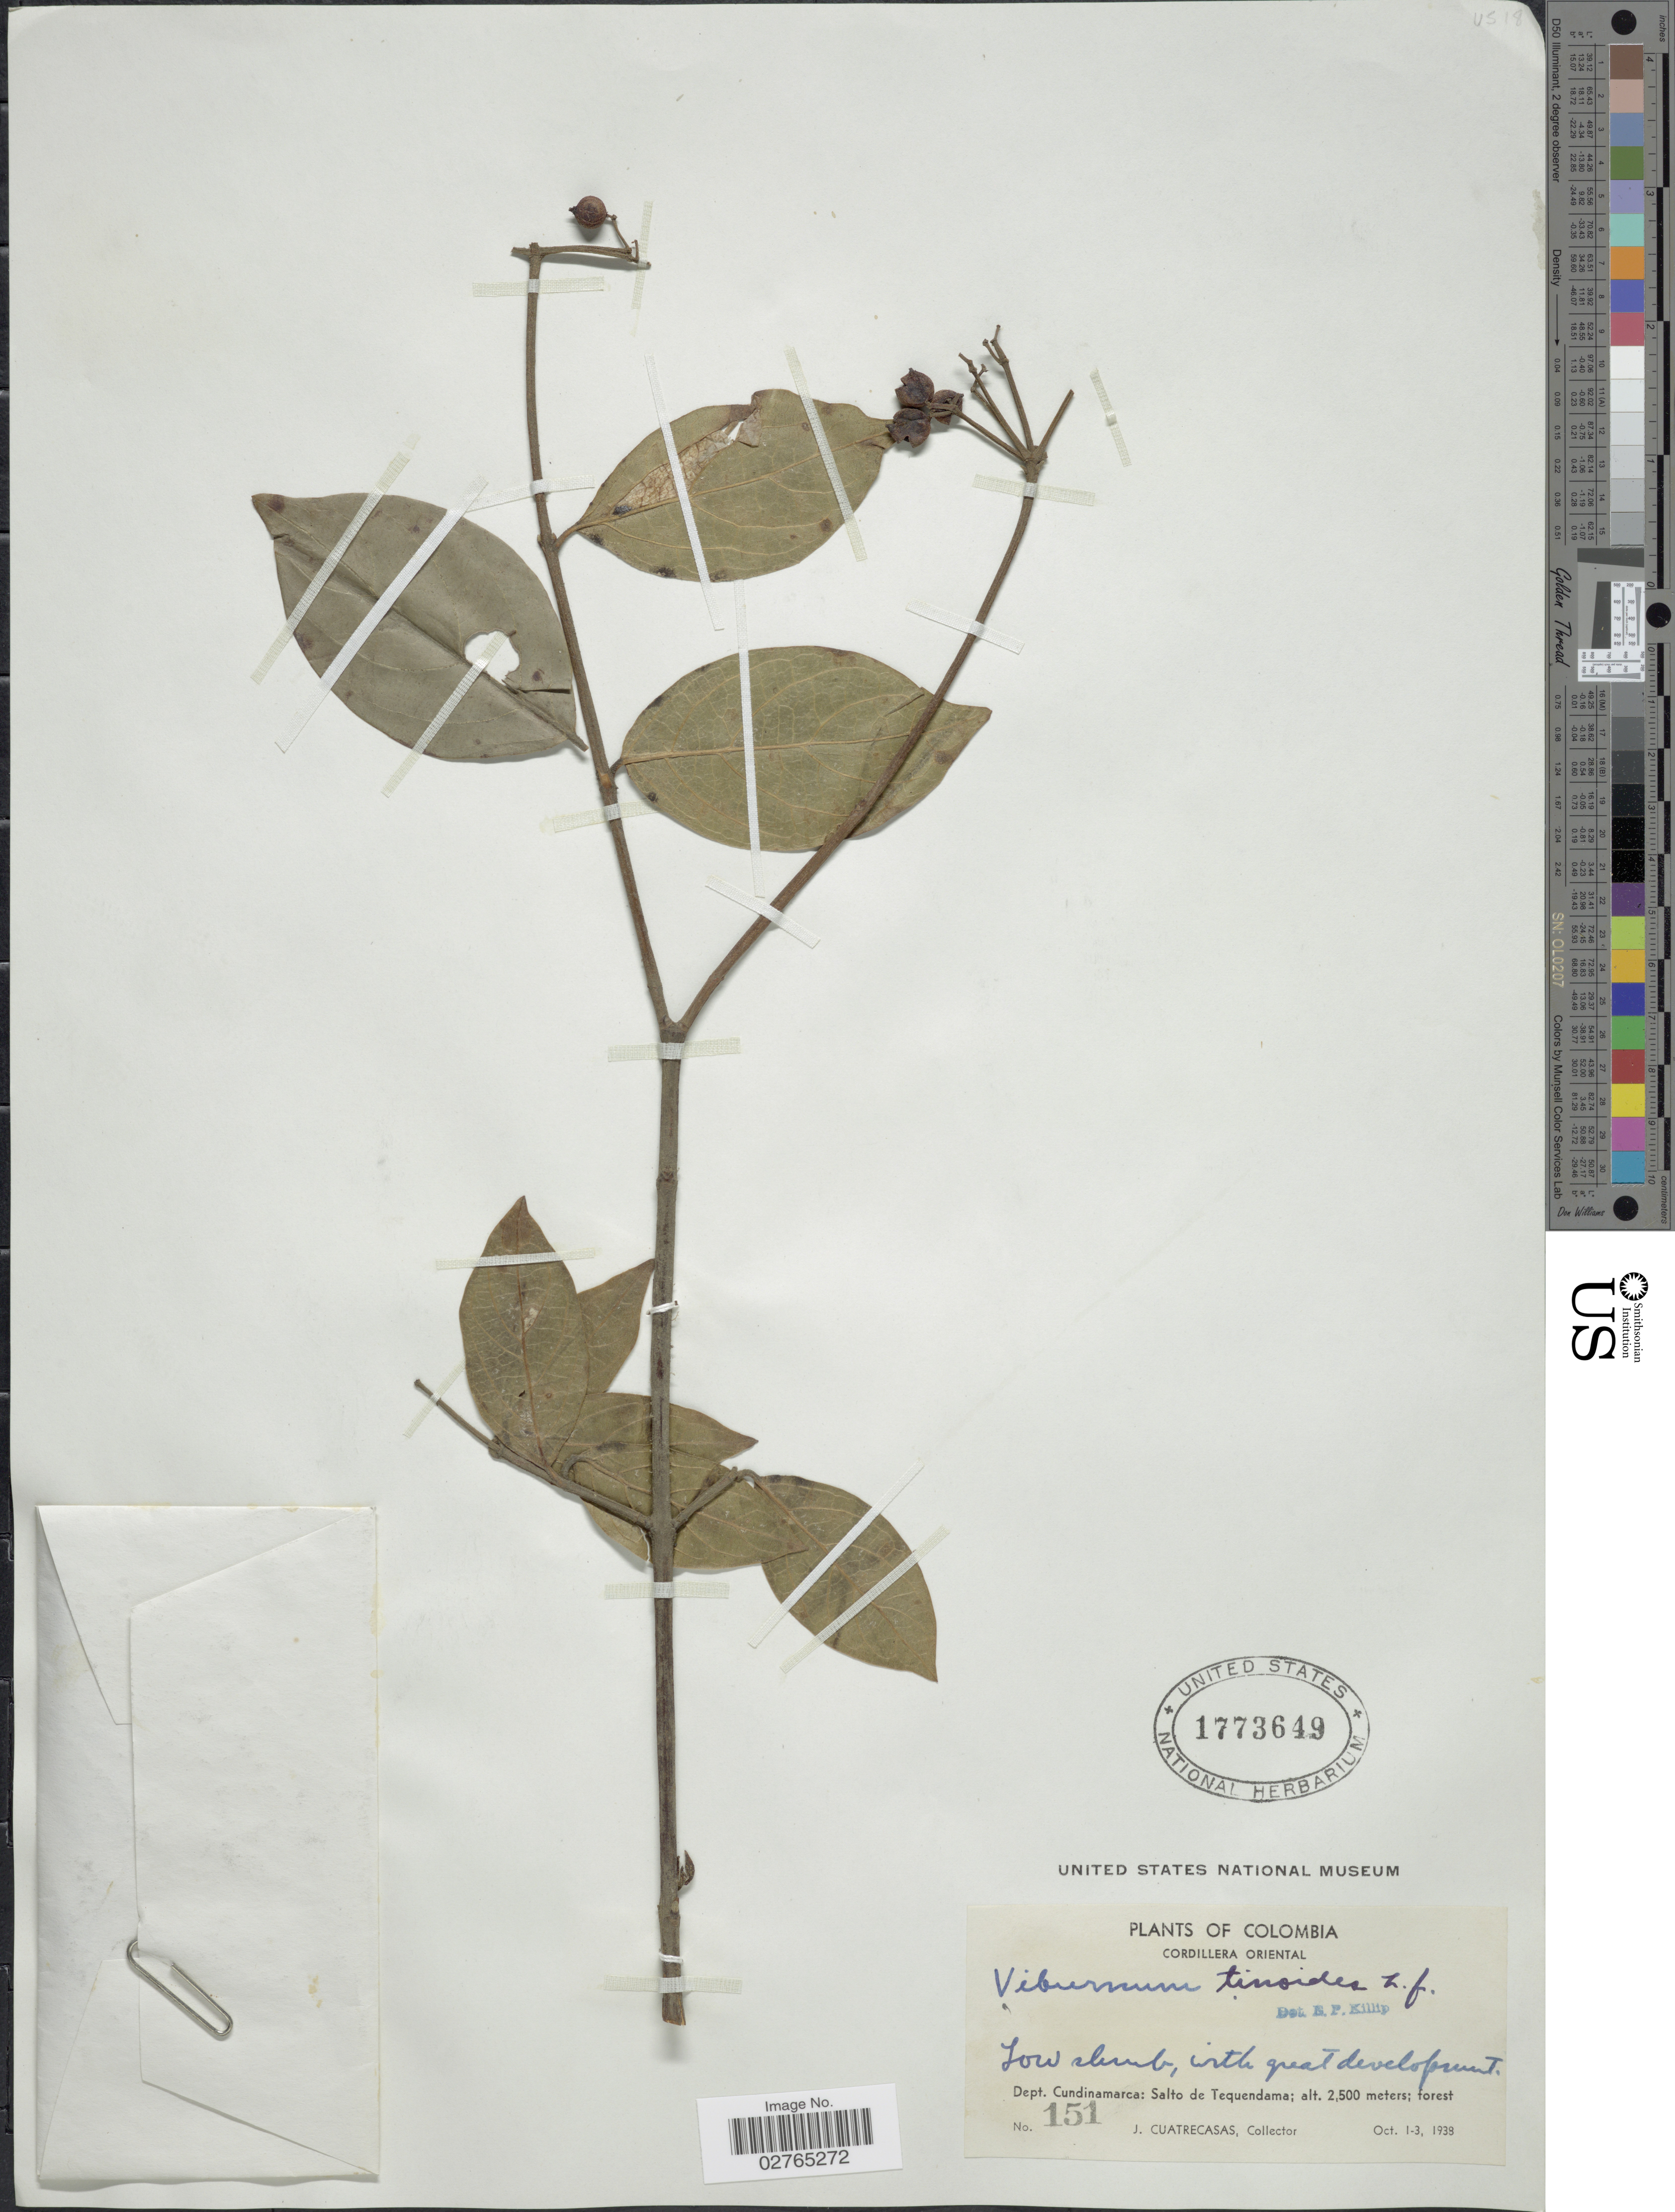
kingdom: Plantae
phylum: Tracheophyta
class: Magnoliopsida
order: Dipsacales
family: Viburnaceae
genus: Viburnum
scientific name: Viburnum tinoides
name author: L. f.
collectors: J. Cuatrecasas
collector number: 151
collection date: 1938-10-01/1938-10-03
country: Colombia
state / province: Cundinamarca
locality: Cordillera Oriental. Dept. Cundinamarca: Salto de Tequendama.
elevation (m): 2500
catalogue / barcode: US 1773649